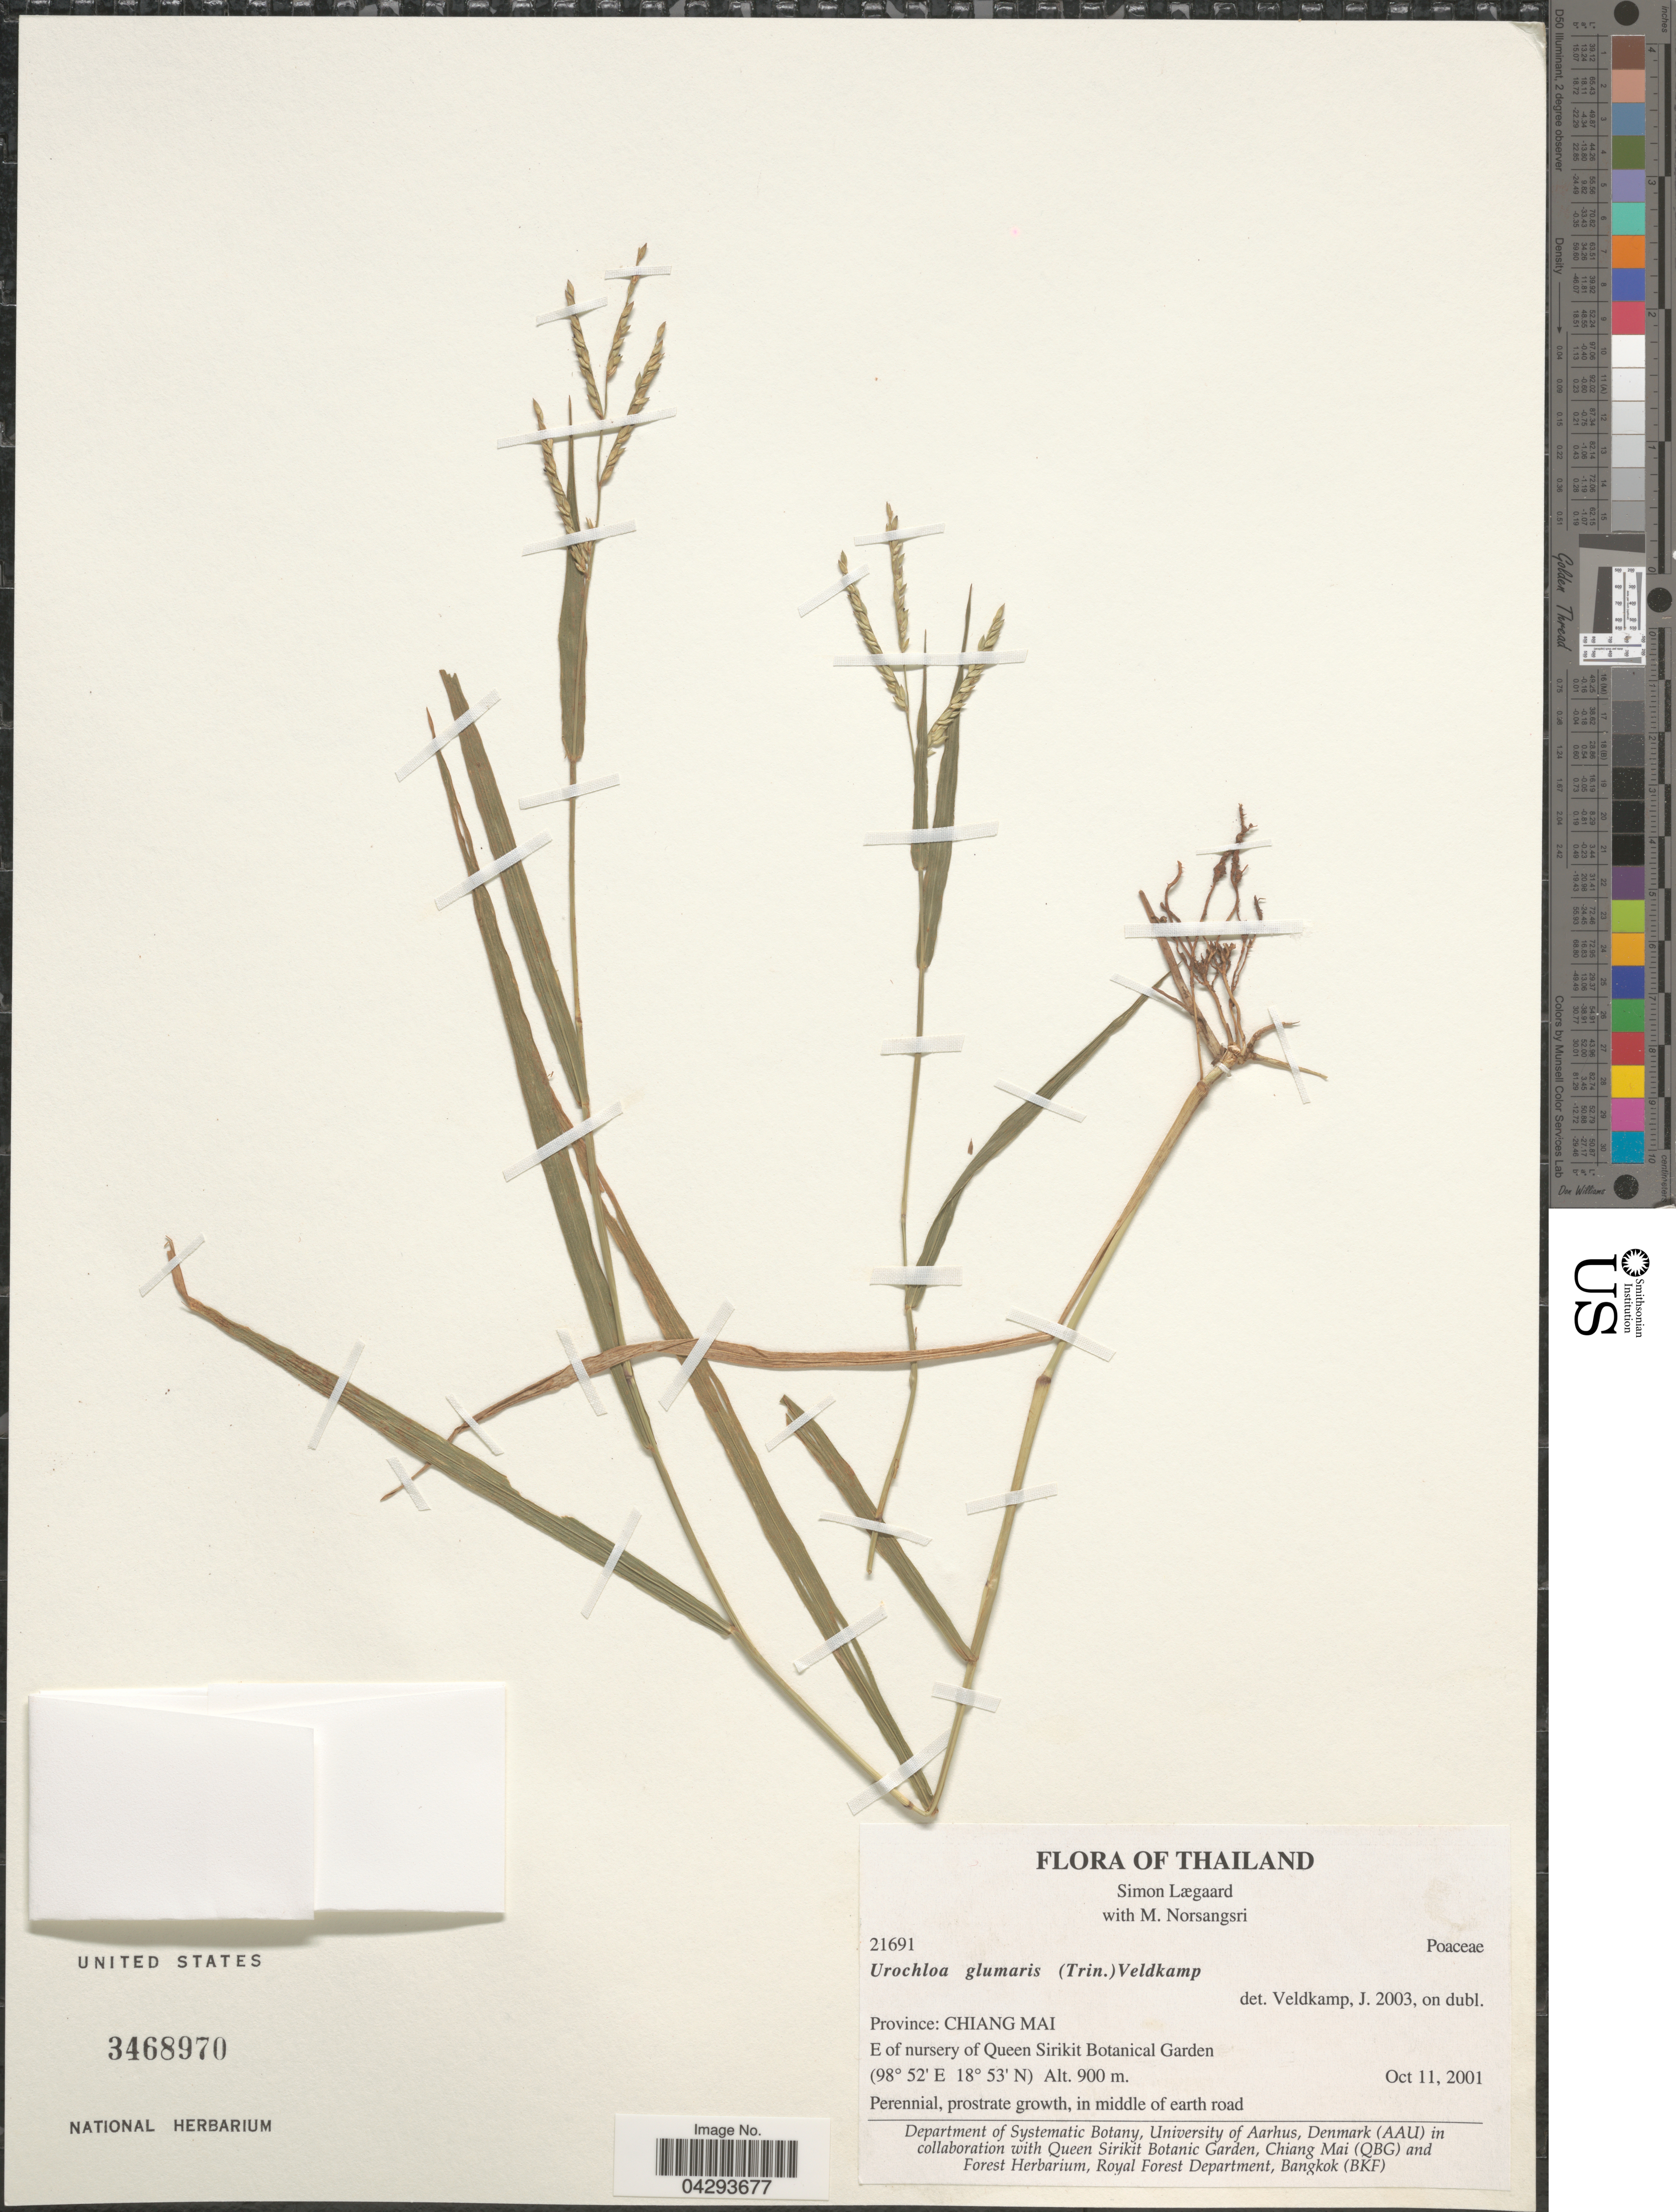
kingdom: Plantae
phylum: Tracheophyta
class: Liliopsida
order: Poales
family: Poaceae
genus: Urochloa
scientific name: Urochloa glumaris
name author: (Trin.) Veldkamp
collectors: S. Lægaard & M. Norsangsri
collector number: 21691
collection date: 2001-10-11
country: Thailand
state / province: Chiang Mai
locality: E of nursery of Queen Sirikit Botanical Garden.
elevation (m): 900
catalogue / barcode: US 3468970